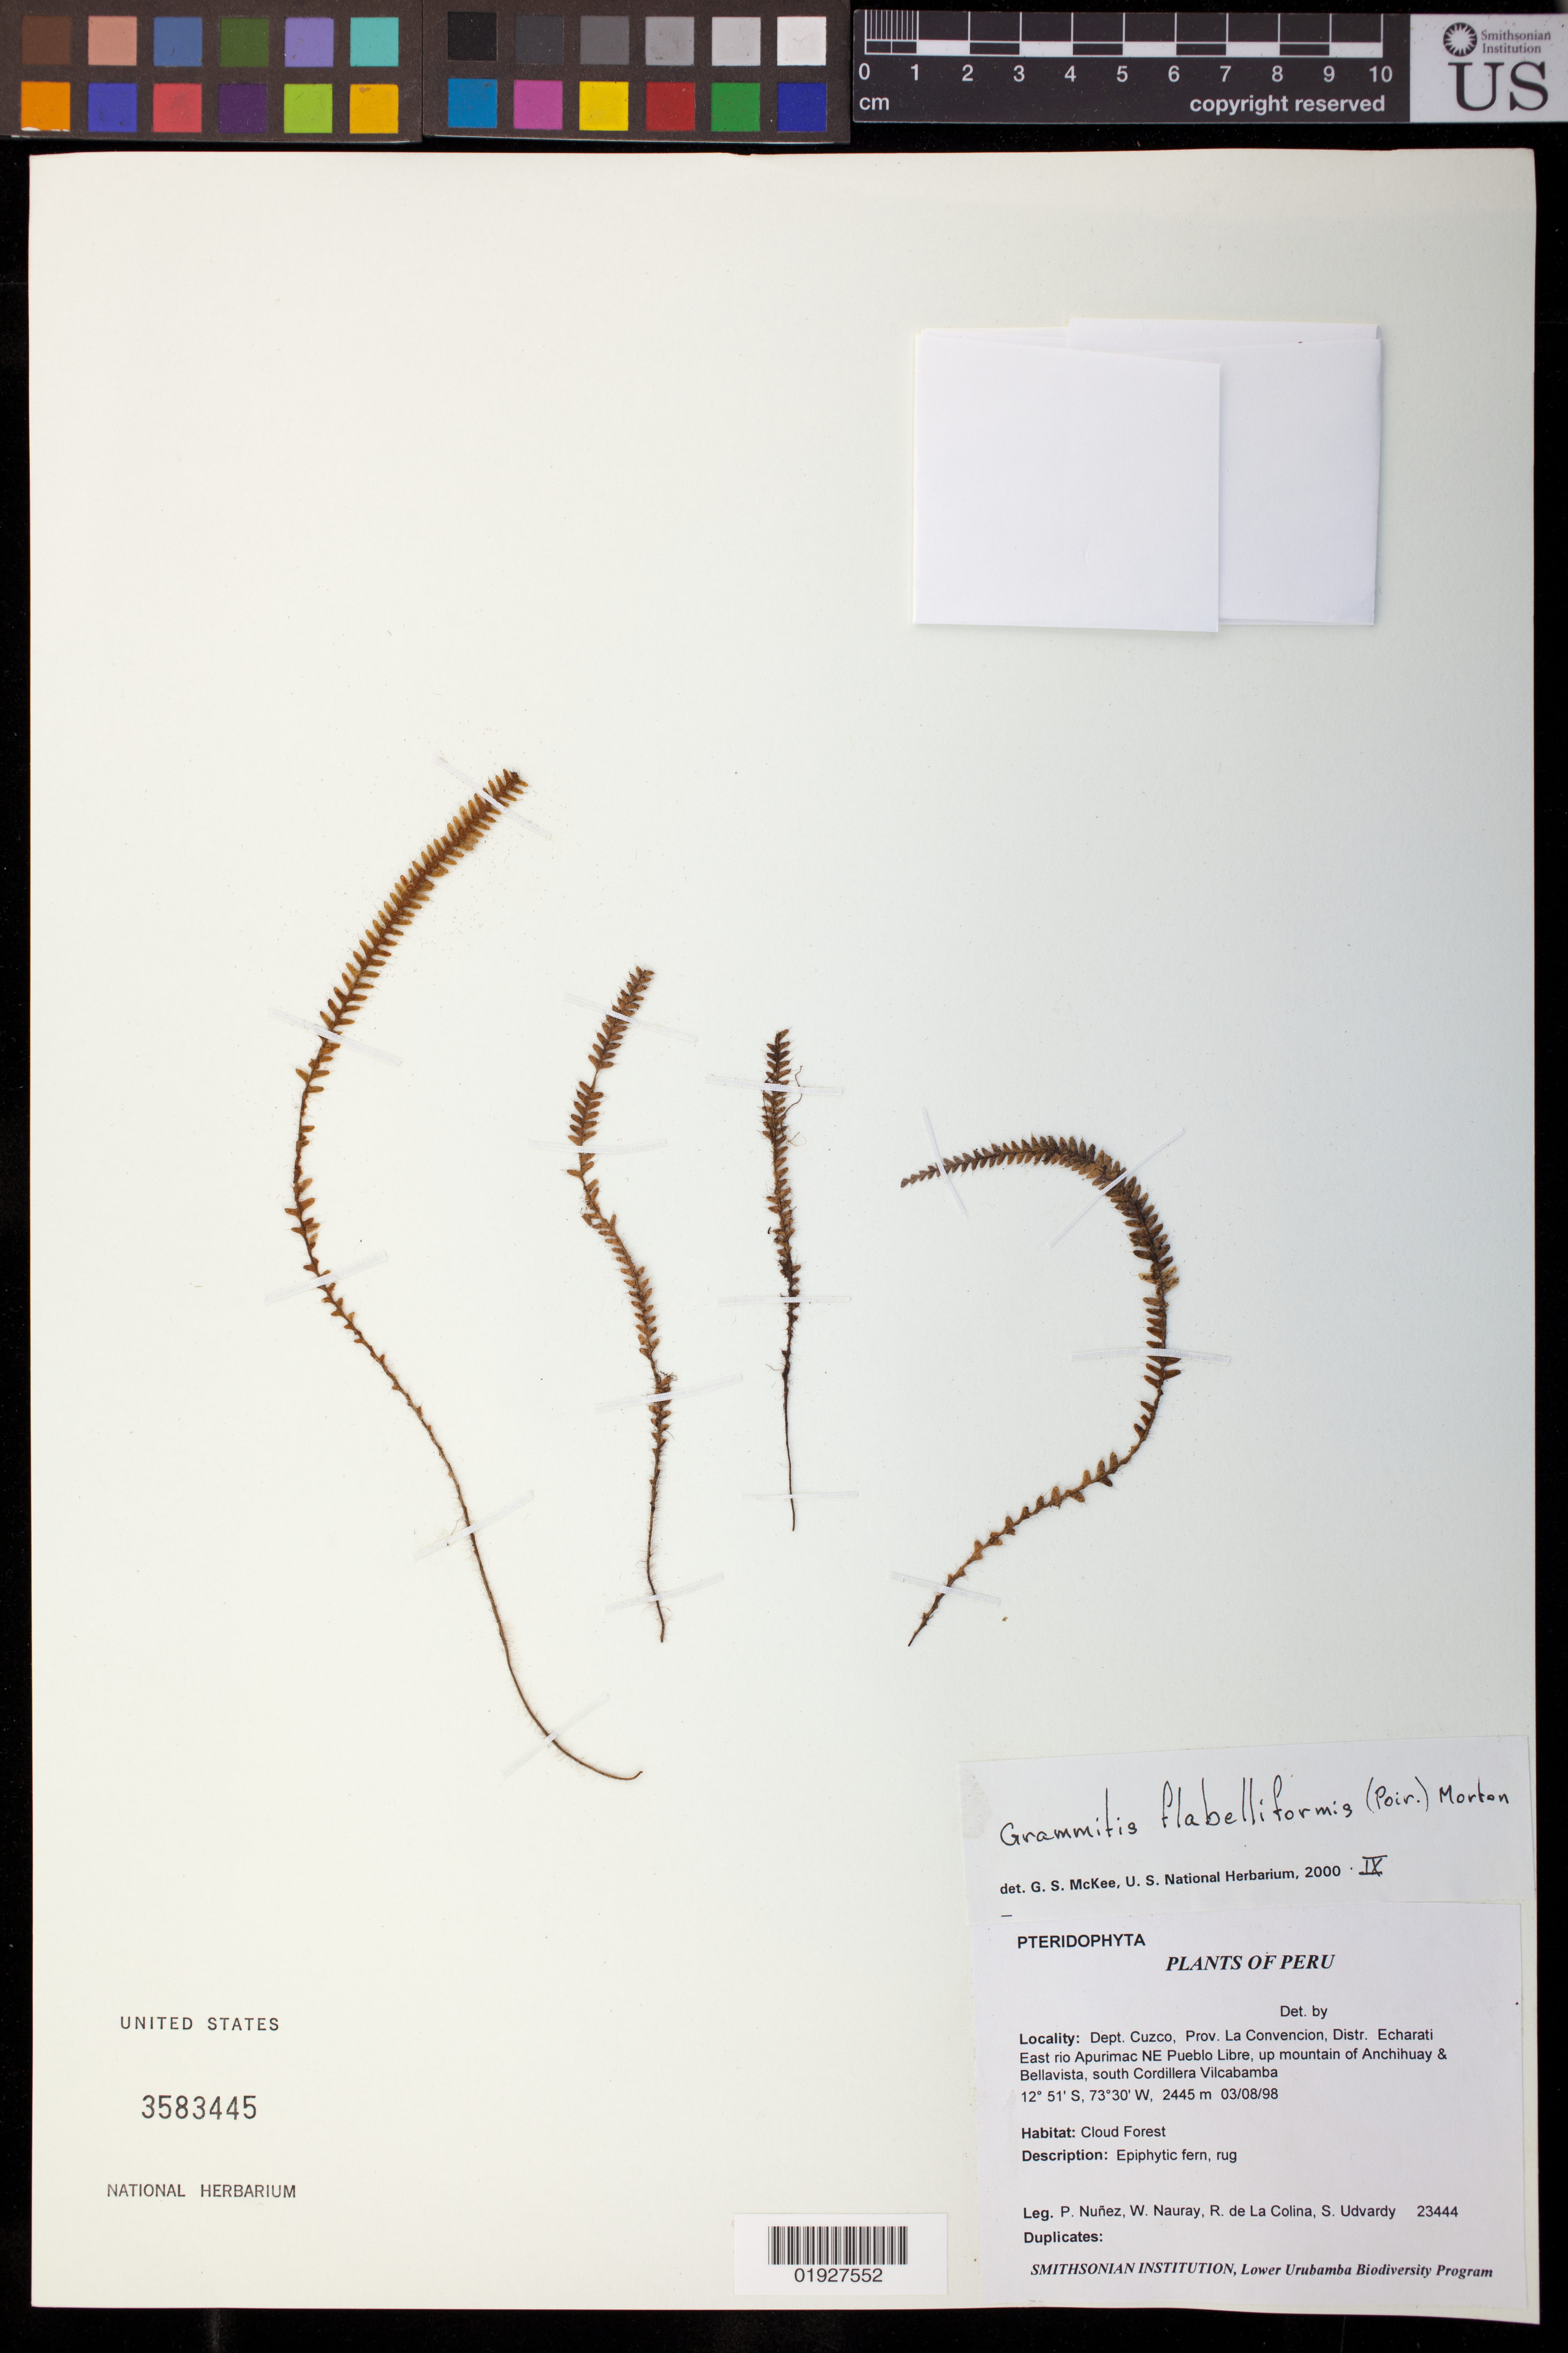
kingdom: Plantae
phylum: Tracheophyta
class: Polypodiopsida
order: Polypodiales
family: Polypodiaceae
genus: Grammitis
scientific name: Grammitis flabelliformis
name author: (Poir.) C.V. Morton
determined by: McKee, G. S., (US), NMNH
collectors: P. Nuñez V., W. Nauray, R. de La Colina & S. Udvardy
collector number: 23444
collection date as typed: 03 Aug 1998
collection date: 1998-08-03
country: Peru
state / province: Cusco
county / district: La Convención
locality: Echarati, E of Río Apurímac, NE Pueblo Libre, Bellavista, S of Cordillera Vilcabamba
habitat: Cloud forest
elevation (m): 2445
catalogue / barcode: US 3583445